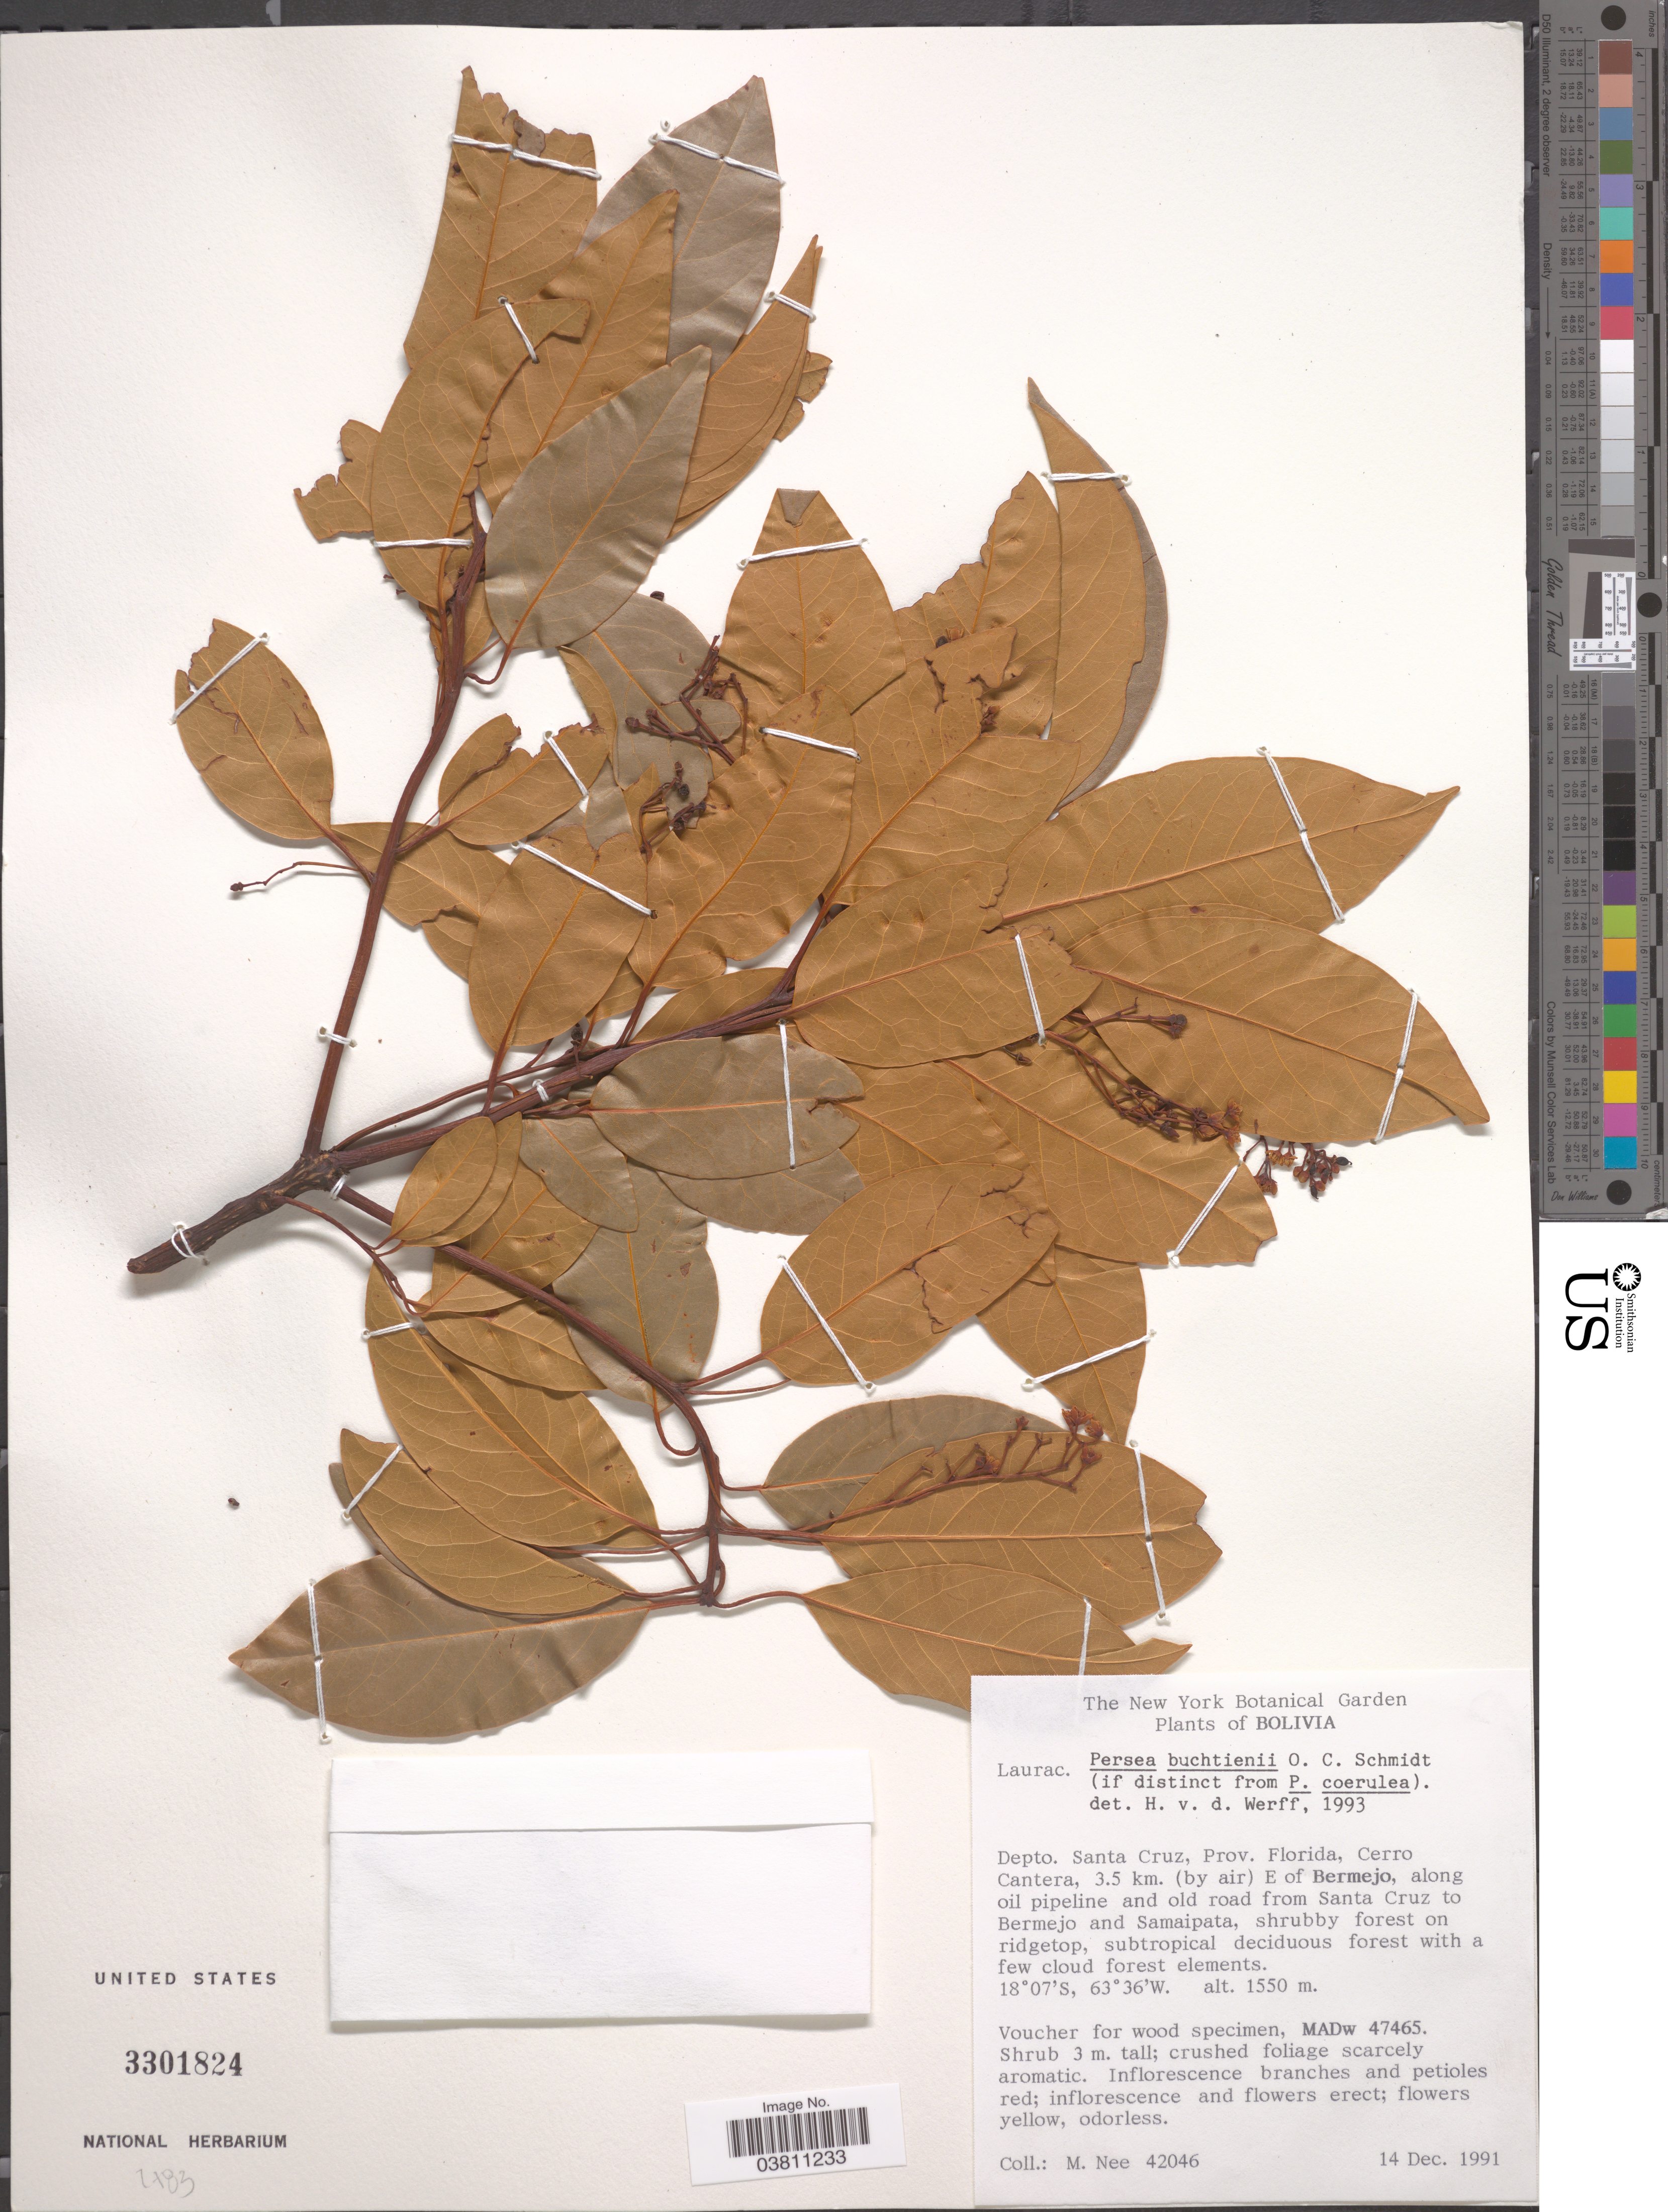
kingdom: Plantae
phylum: Tracheophyta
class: Magnoliopsida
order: Laurales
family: Lauraceae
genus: Persea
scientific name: Persea buchtienii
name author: O.C. Schmidt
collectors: M. Nee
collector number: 42046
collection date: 1991-12-14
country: Bolivia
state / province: Santa Cruz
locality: Depto. Santa Cruz, Prov. Florida, Cerro Cantera, 3.5 km. (by air) E of Bermejo, along oil pipeline and old road from Santa Cruz to Bermejo and Samaipata.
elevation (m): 1550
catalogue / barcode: US 3301824